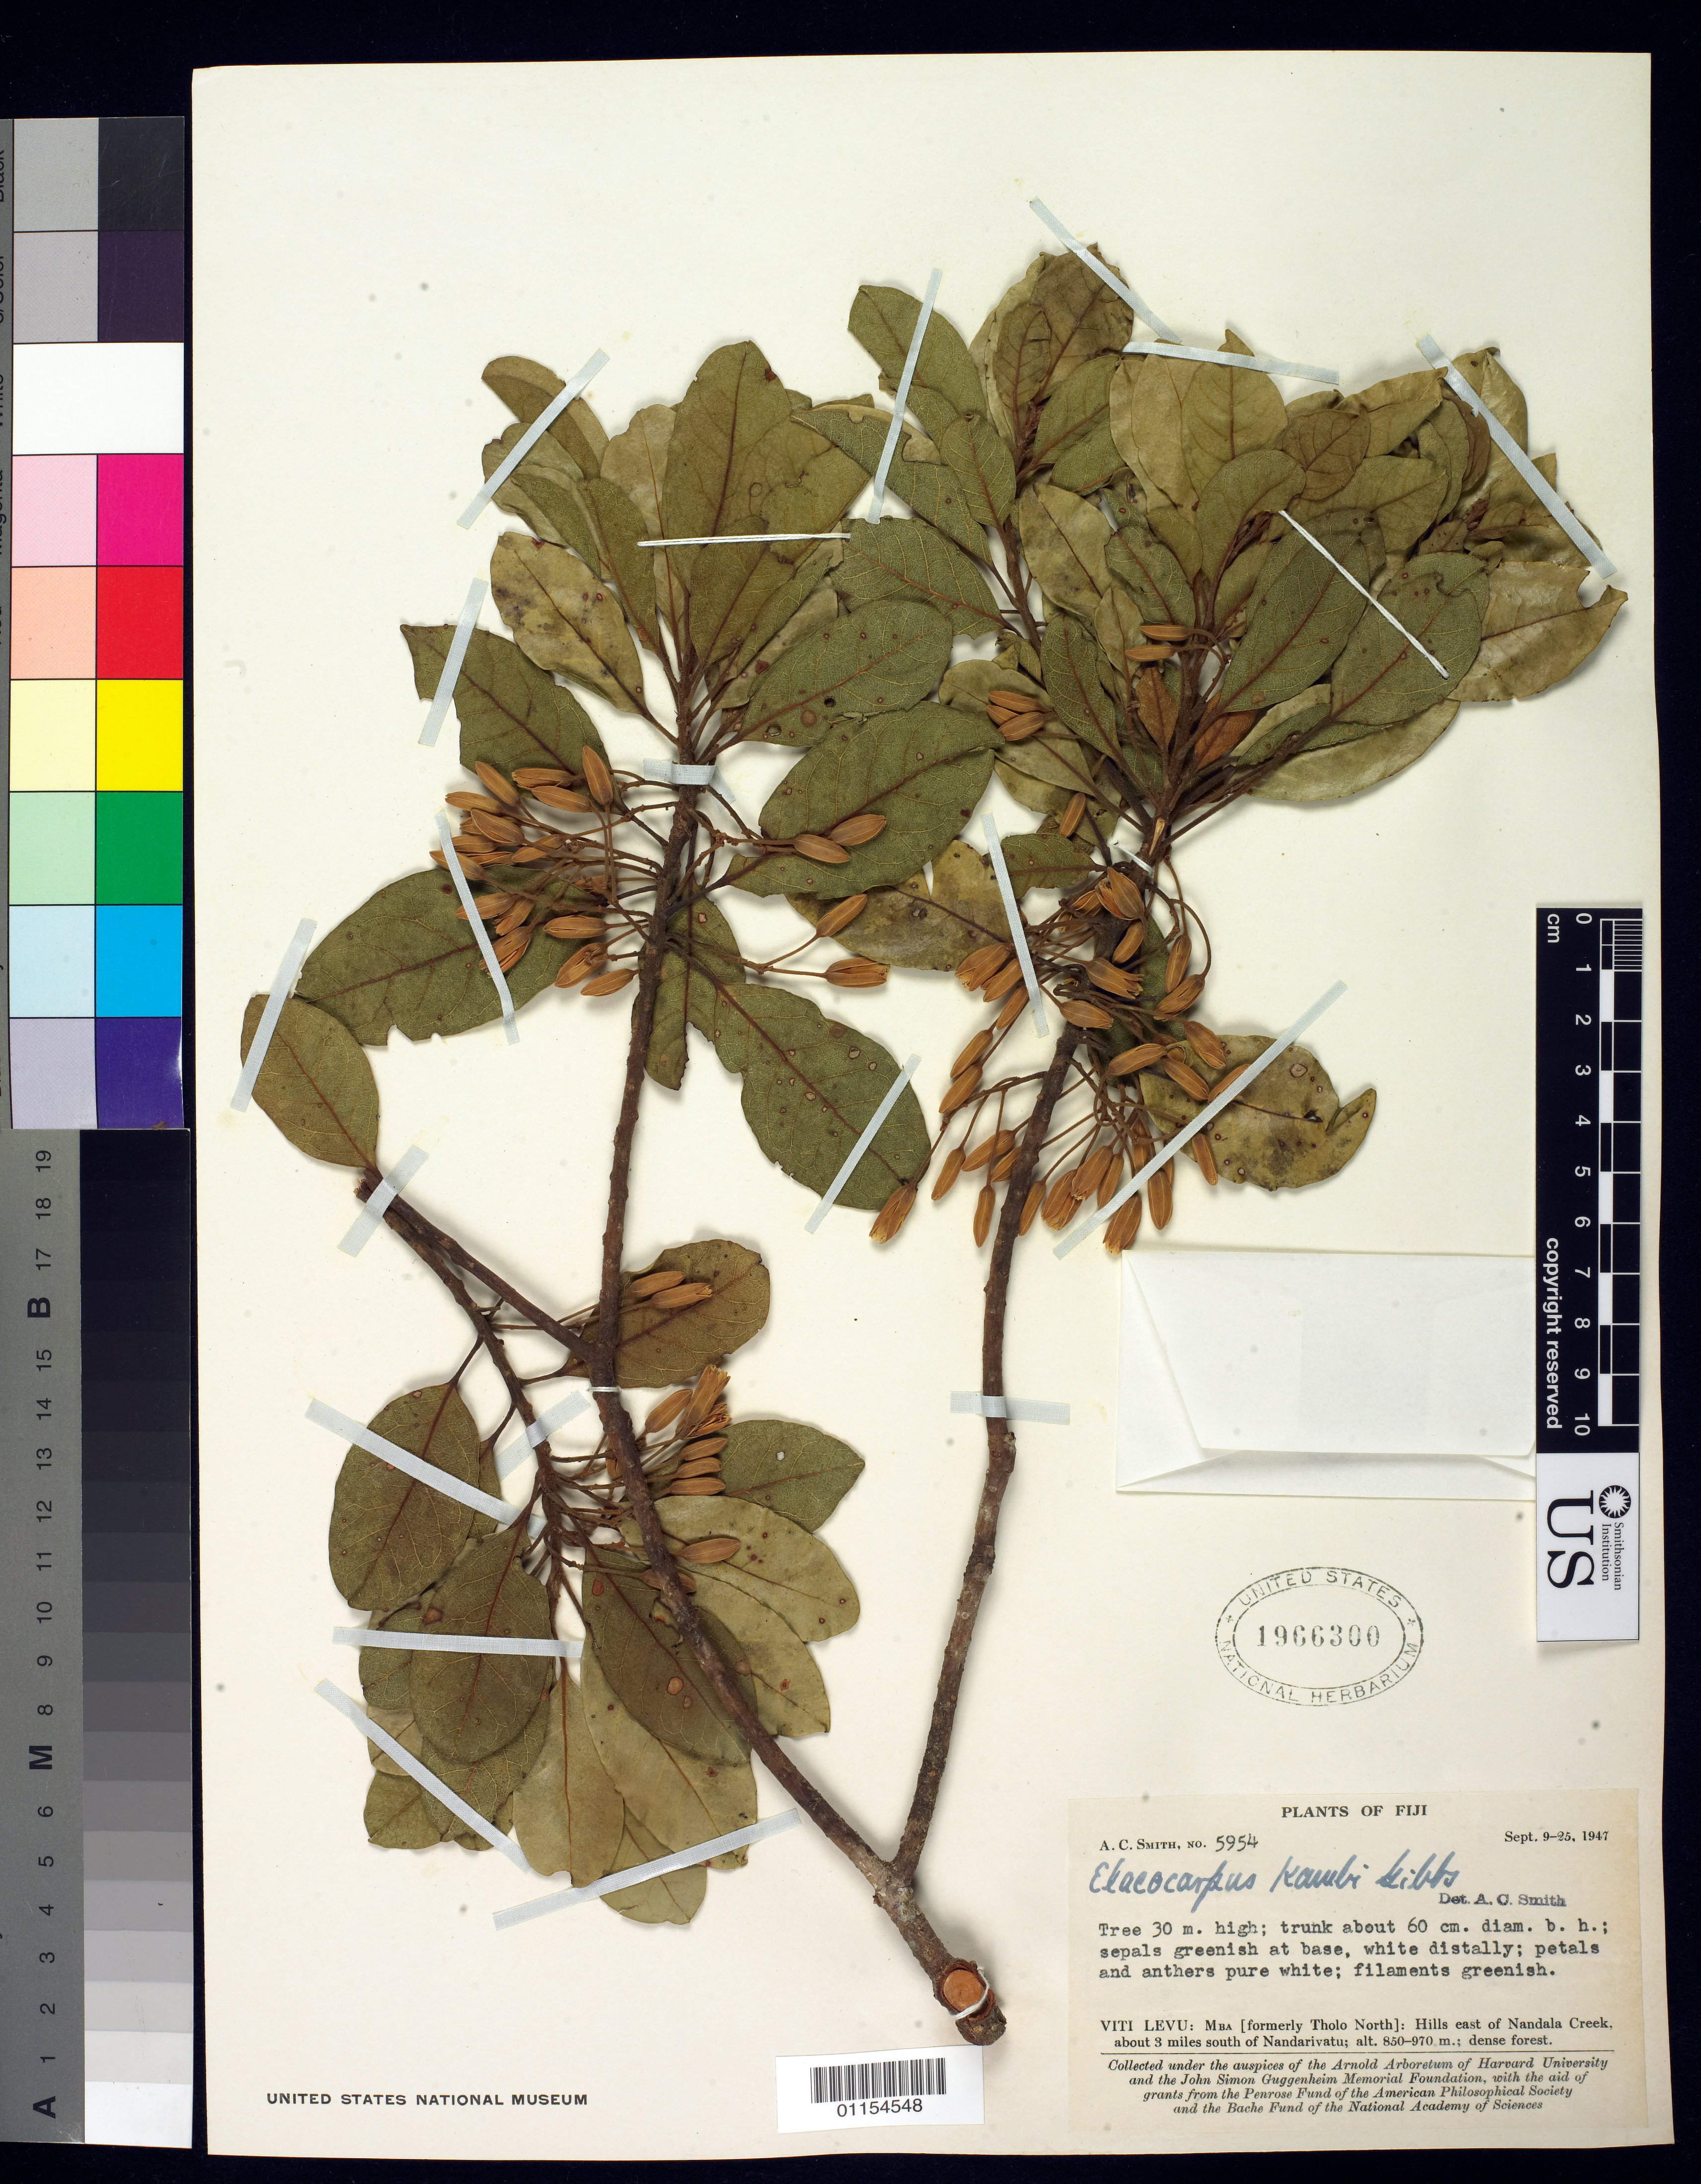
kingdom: Plantae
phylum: Tracheophyta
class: Magnoliopsida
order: Oxalidales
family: Elaeocarpaceae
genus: Elaeocarpus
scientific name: Elaeocarpus kambi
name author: Gibbs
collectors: A. C. Smith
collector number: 5954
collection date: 1947-09-09/1947-09-25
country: Fiji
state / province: Mba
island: Viti Levu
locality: Hills east of Nandala Creek, about 3 miles south of Nandarivatu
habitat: Dense forest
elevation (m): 850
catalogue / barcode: US 1966300